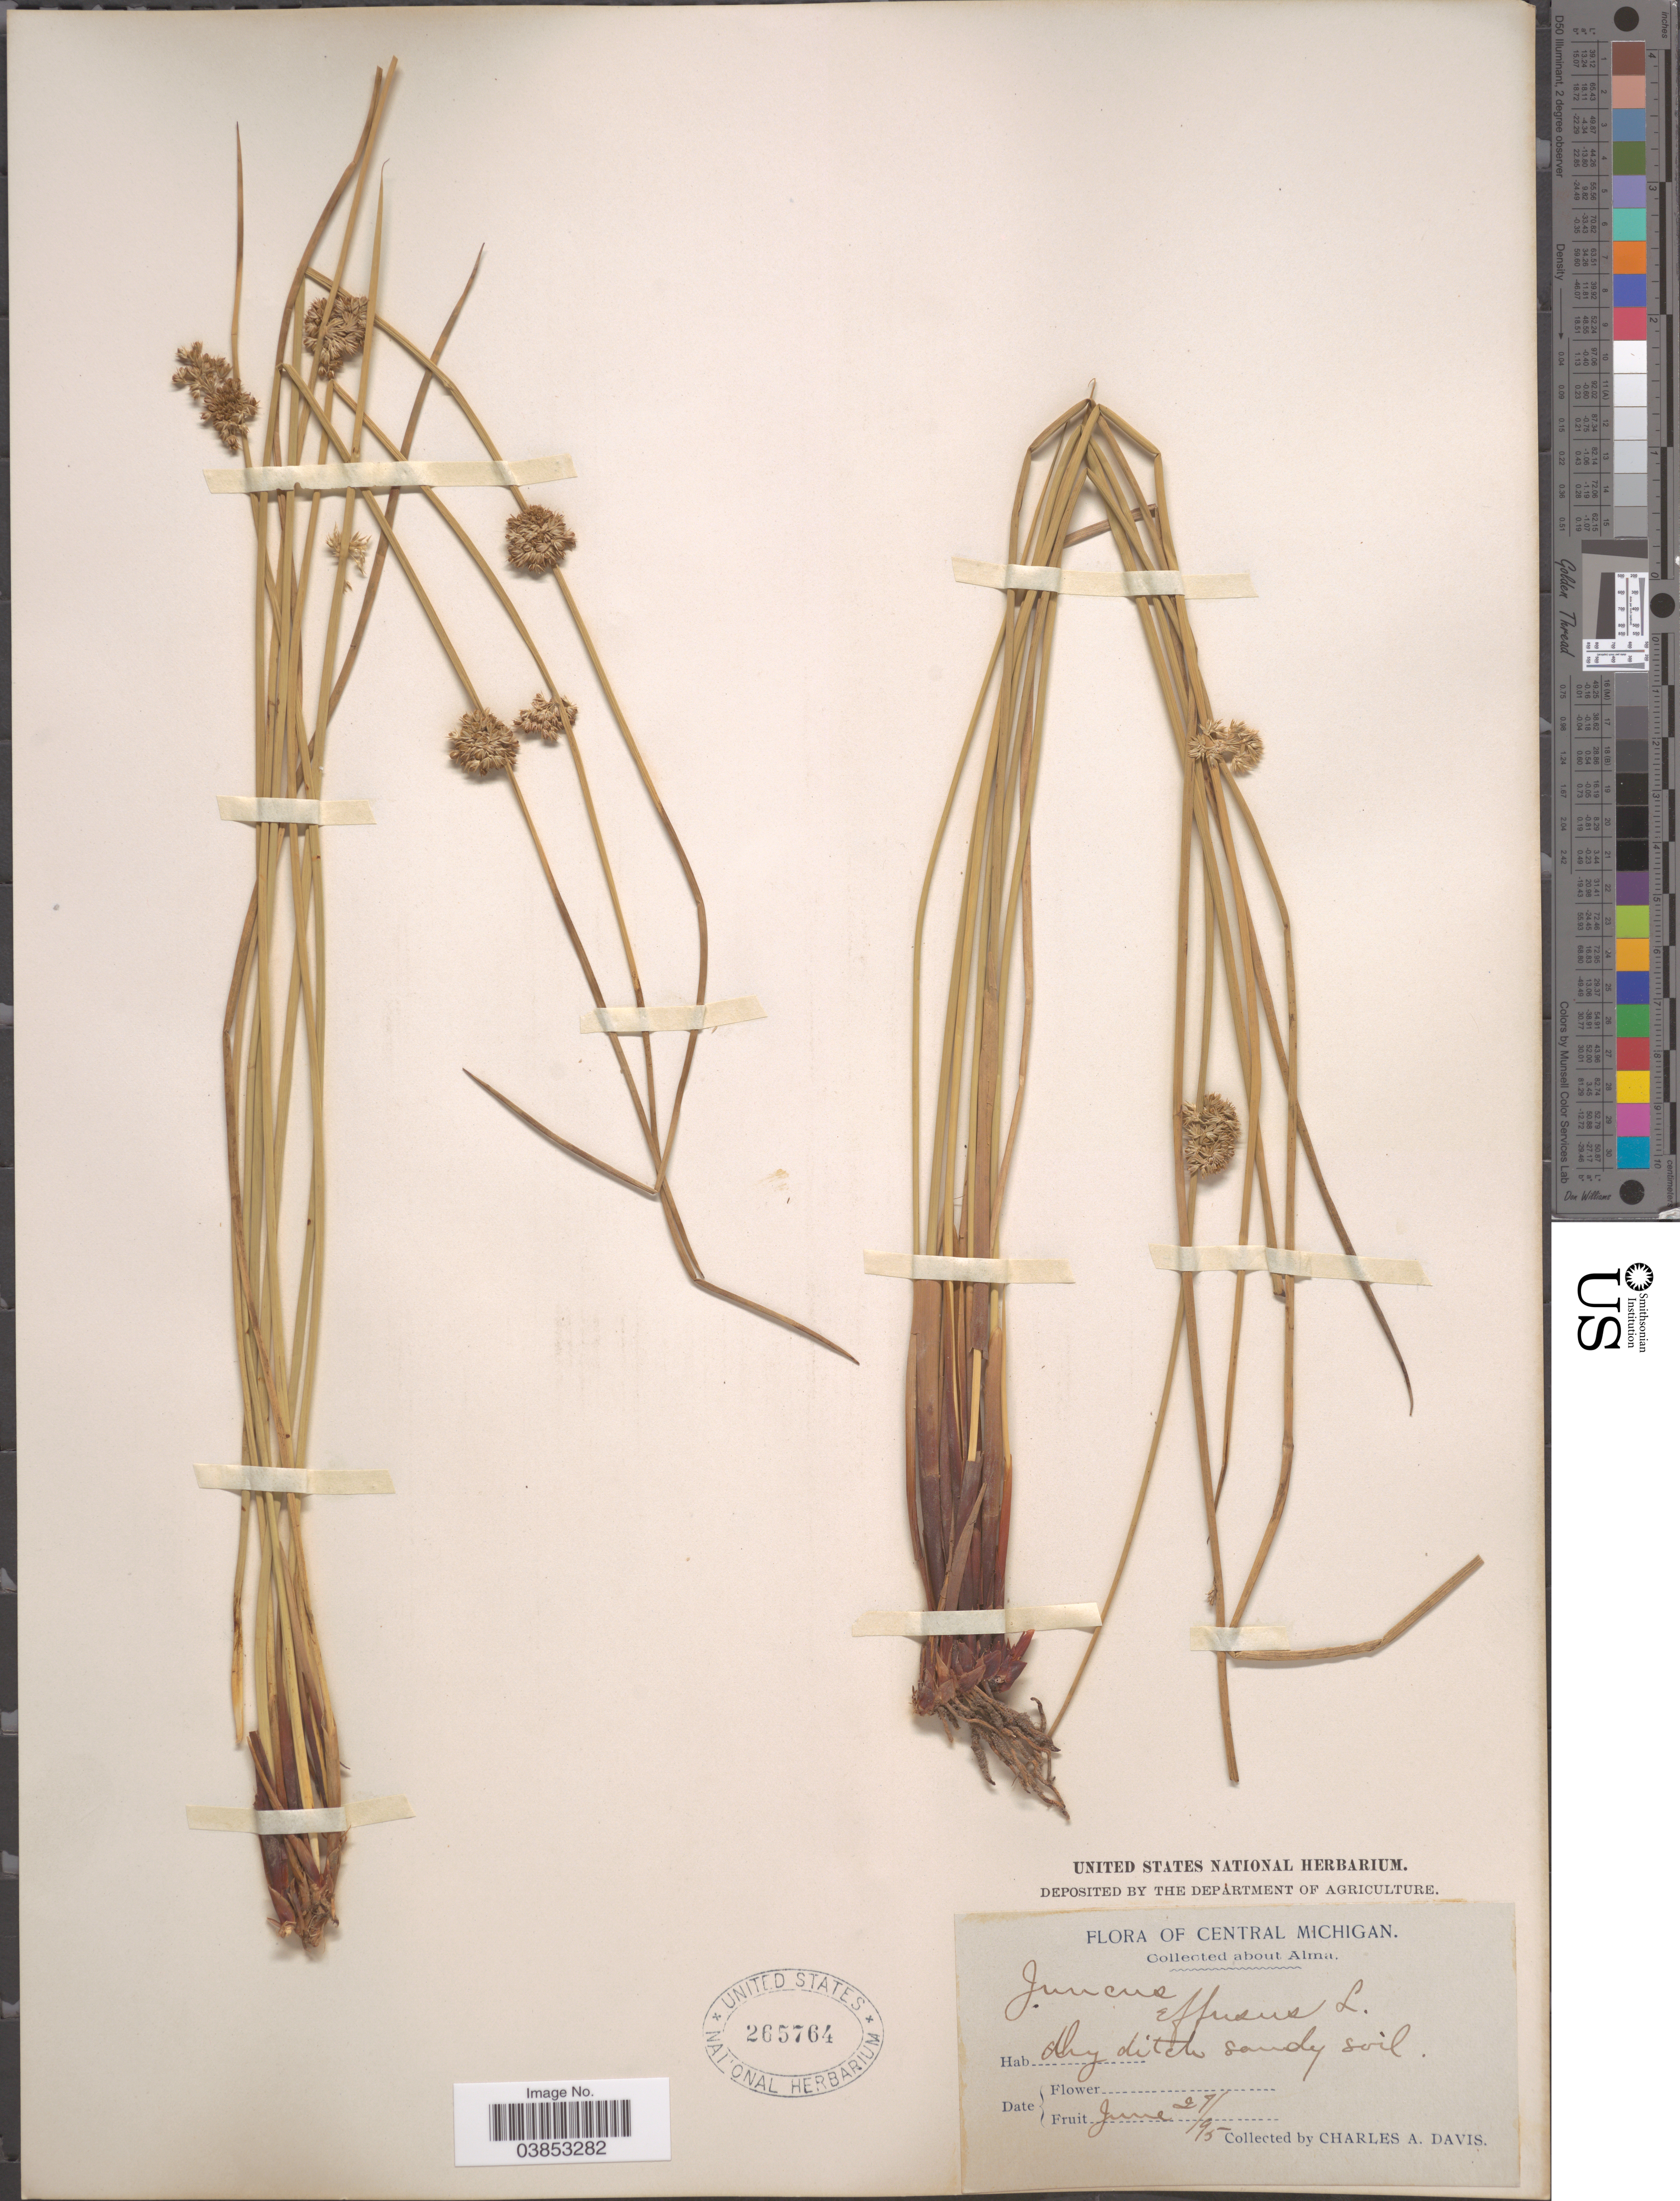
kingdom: Plantae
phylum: Tracheophyta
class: Liliopsida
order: Poales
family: Juncaceae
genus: Juncus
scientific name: Juncus effusus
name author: L.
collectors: C. Davis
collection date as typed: Transcribed d/m/y: 27/6/95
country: United States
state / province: Michigan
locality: Central Michigan. About Alma.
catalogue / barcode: US 265764